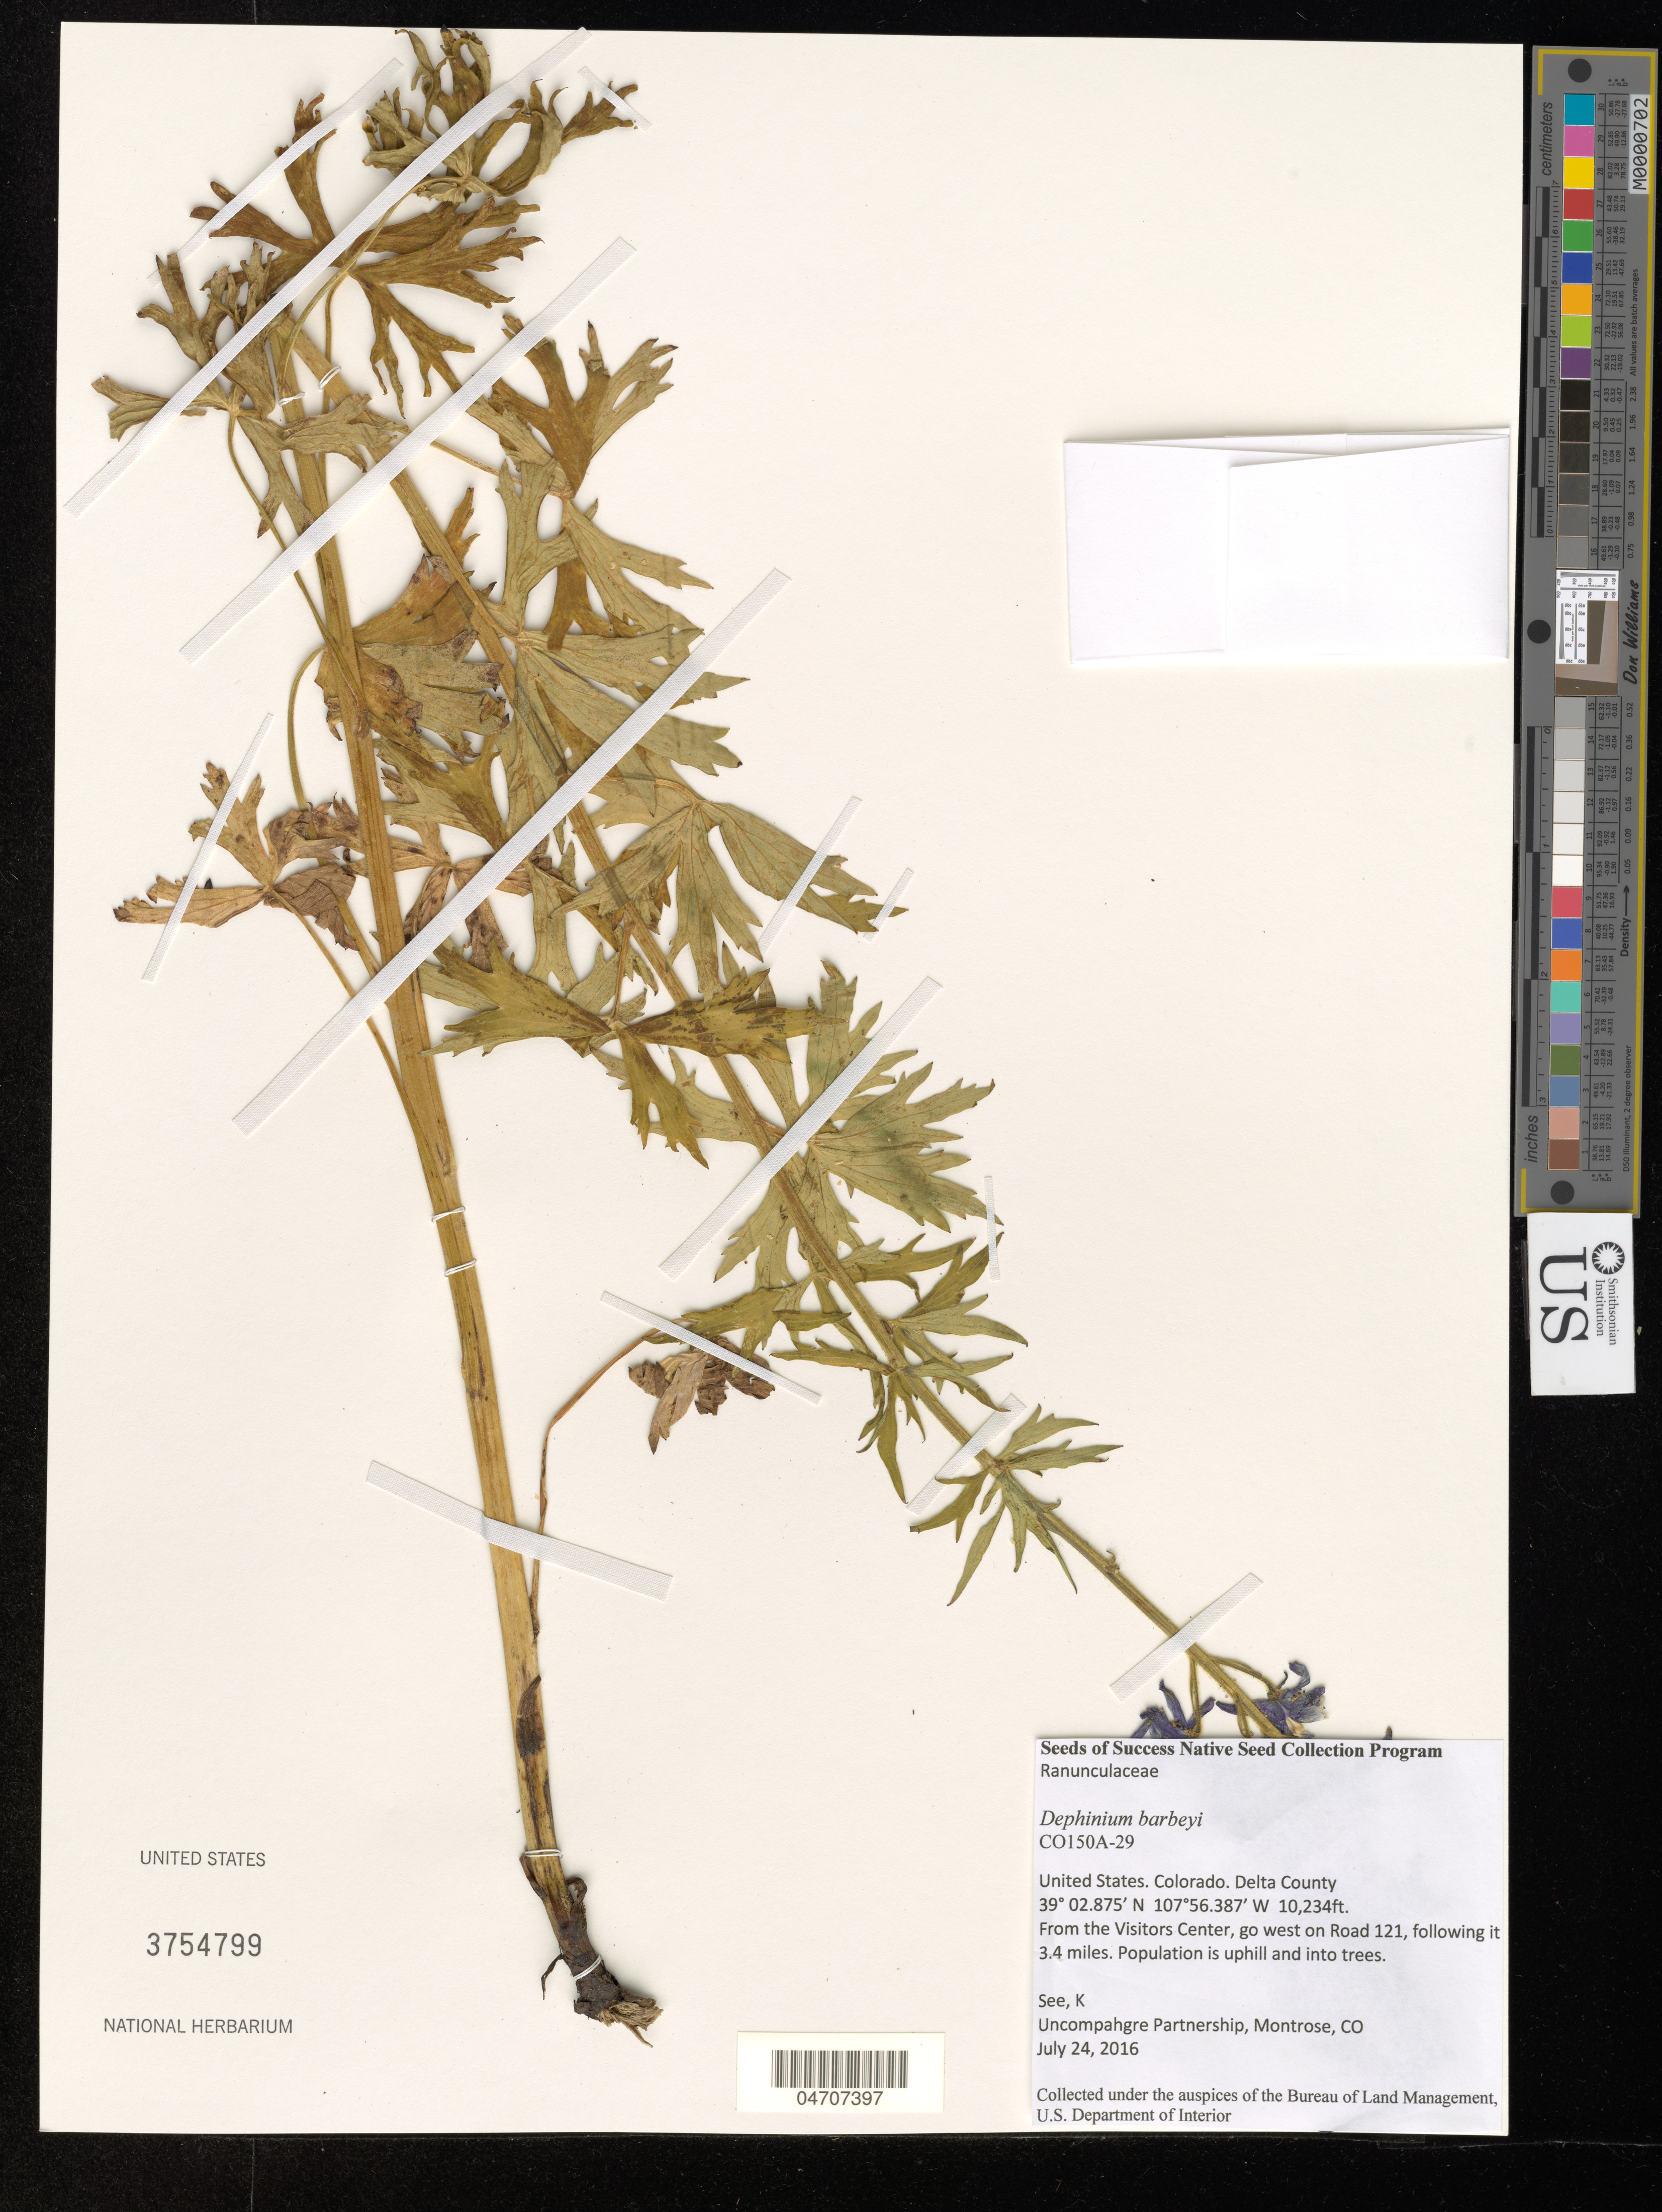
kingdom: Plantae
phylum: Tracheophyta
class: Magnoliopsida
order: Ranunculales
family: Ranunculaceae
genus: Delphinium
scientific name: Delphinium barbeyi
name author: (Huth) Huth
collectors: K. See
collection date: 2016-07-24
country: United States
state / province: Colorado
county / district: Delta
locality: Delta County. From the Visitors Center, go west on Road 121, following it 3.4 miles.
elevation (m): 3119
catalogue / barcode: US 3754799